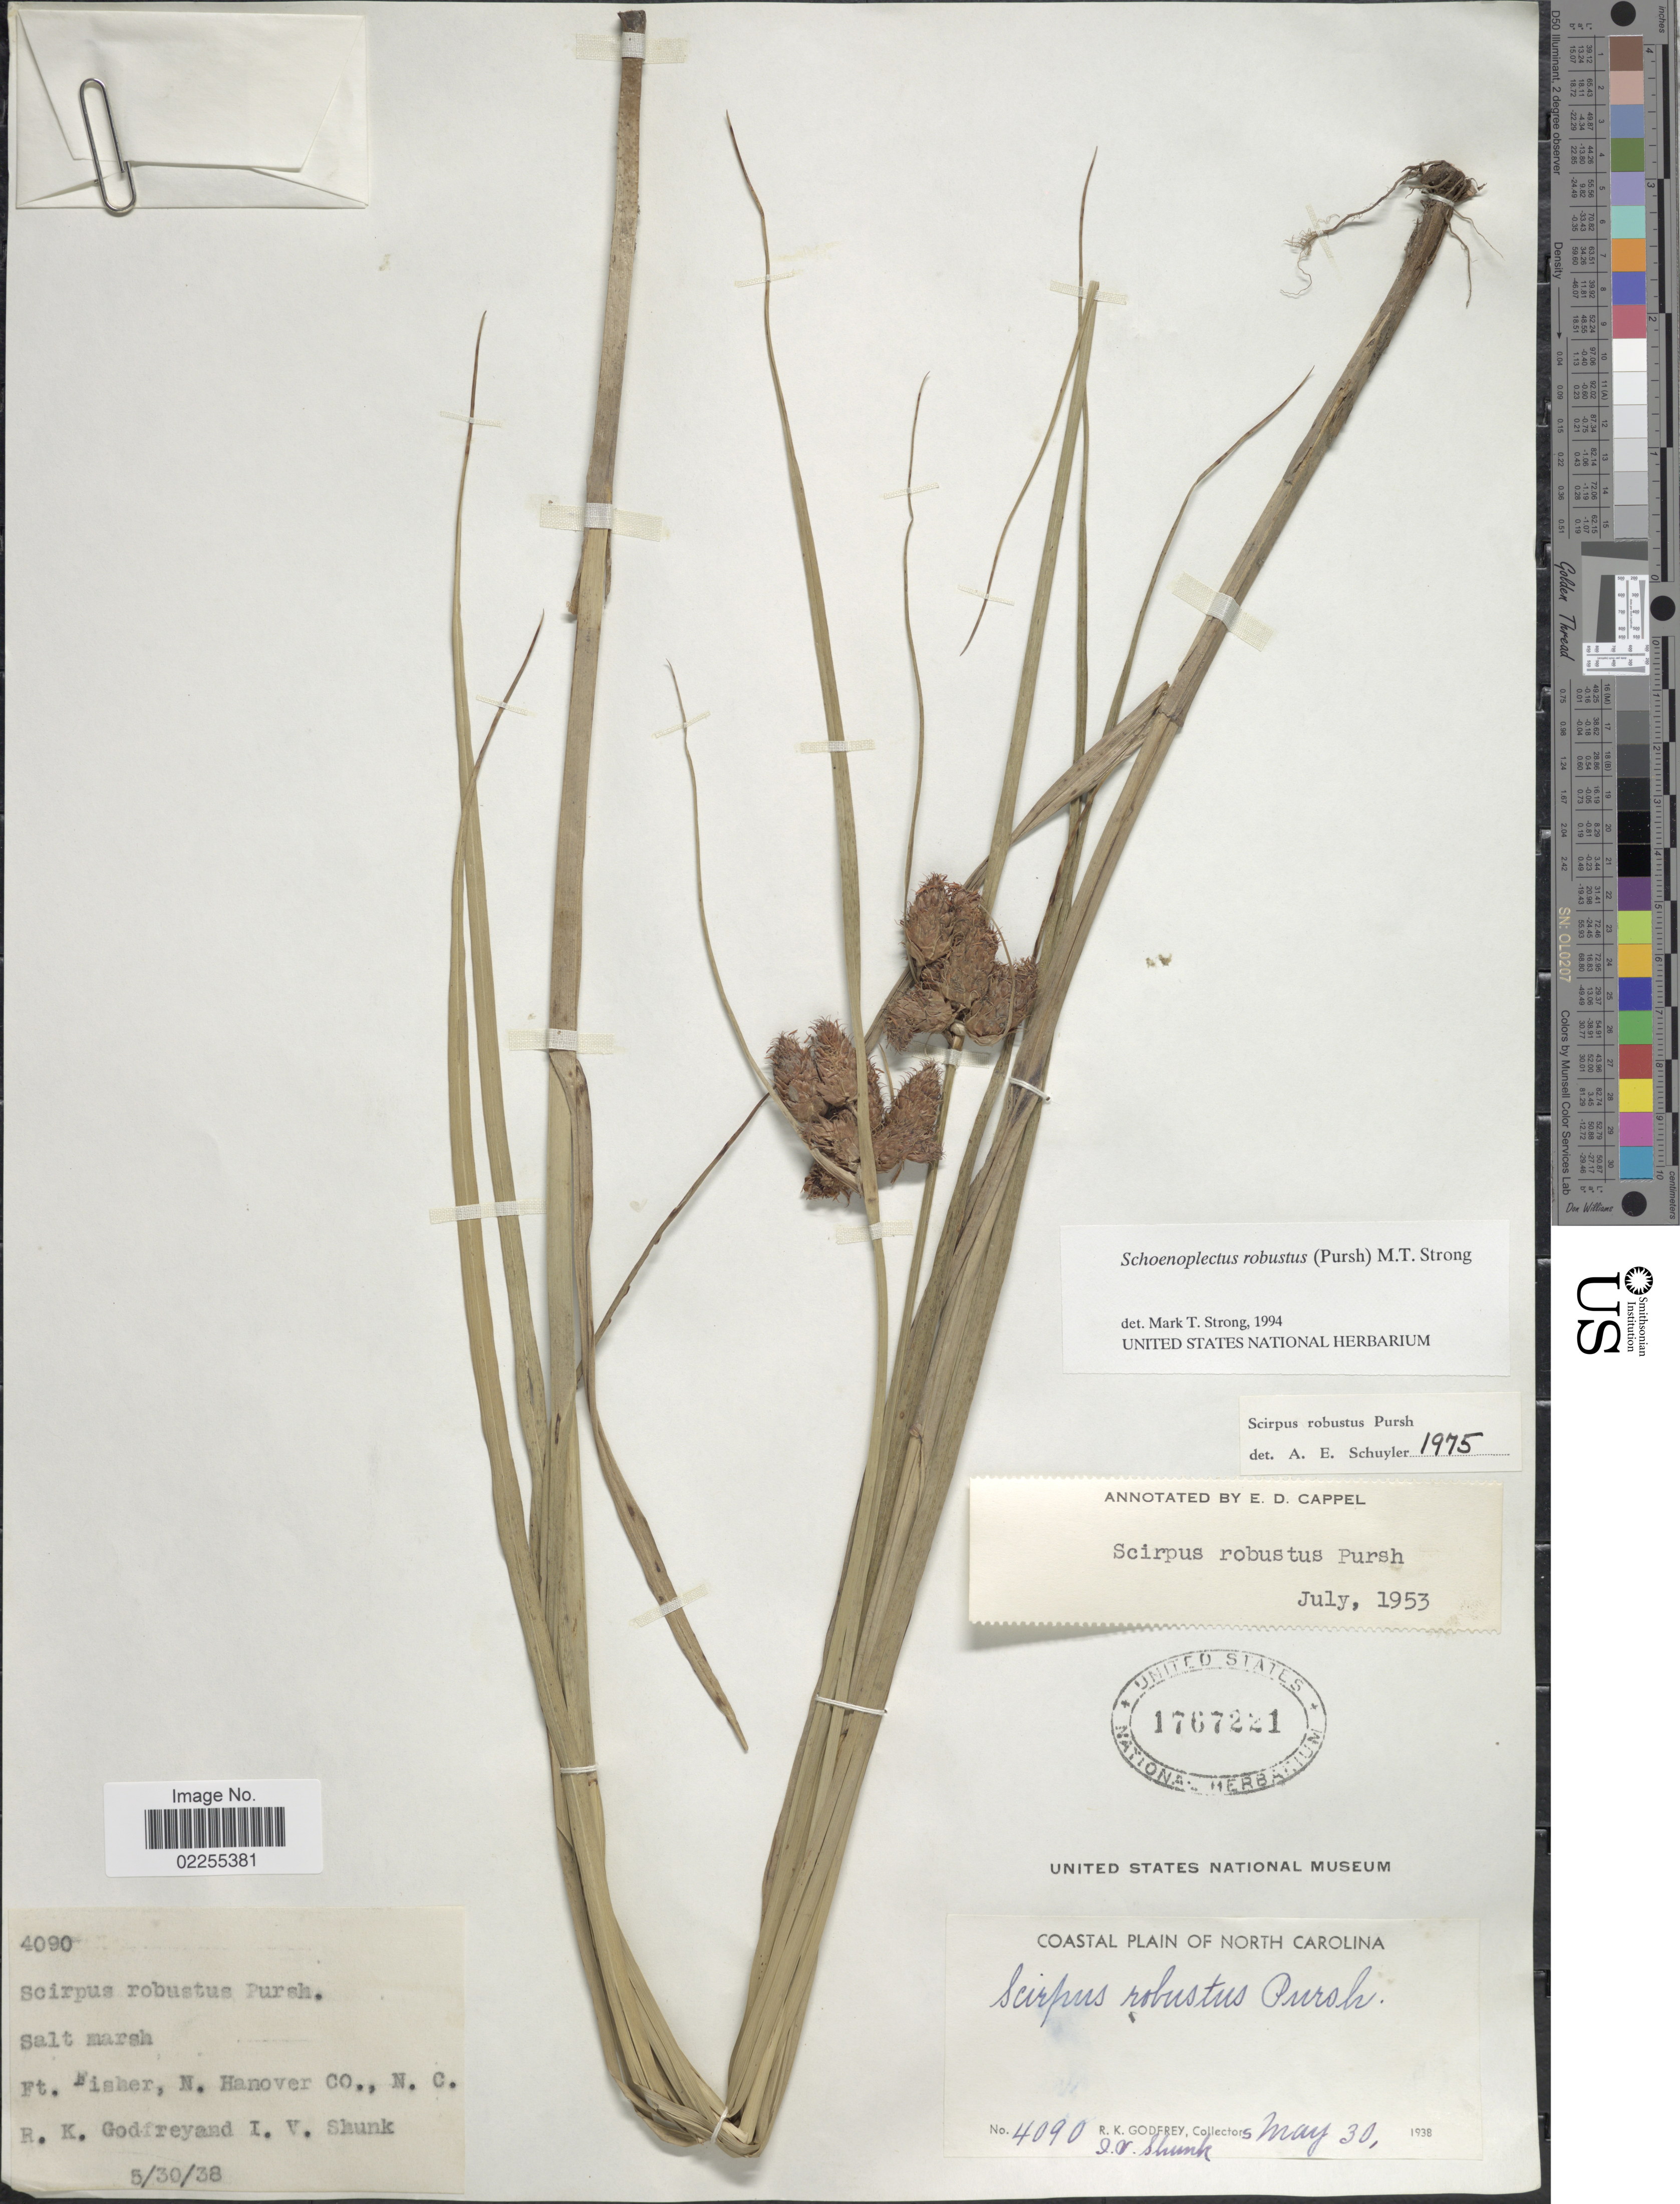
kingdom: Plantae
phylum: Tracheophyta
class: Liliopsida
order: Poales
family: Cyperaceae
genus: Bolboschoenus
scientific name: Bolboschoenus robustus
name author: (Pursh) Soják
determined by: Strong, M. T., (US), Smithsonian Institution - National Museum of Natural History (UNITED STATES)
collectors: R. K. Godfrey & I. Shunk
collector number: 4090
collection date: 1938-05-30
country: United States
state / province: North Carolina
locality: Coastal plain of North Carolina, salt marsh, Ft. Fisher, N. Hanover Co.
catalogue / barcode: US 1767221